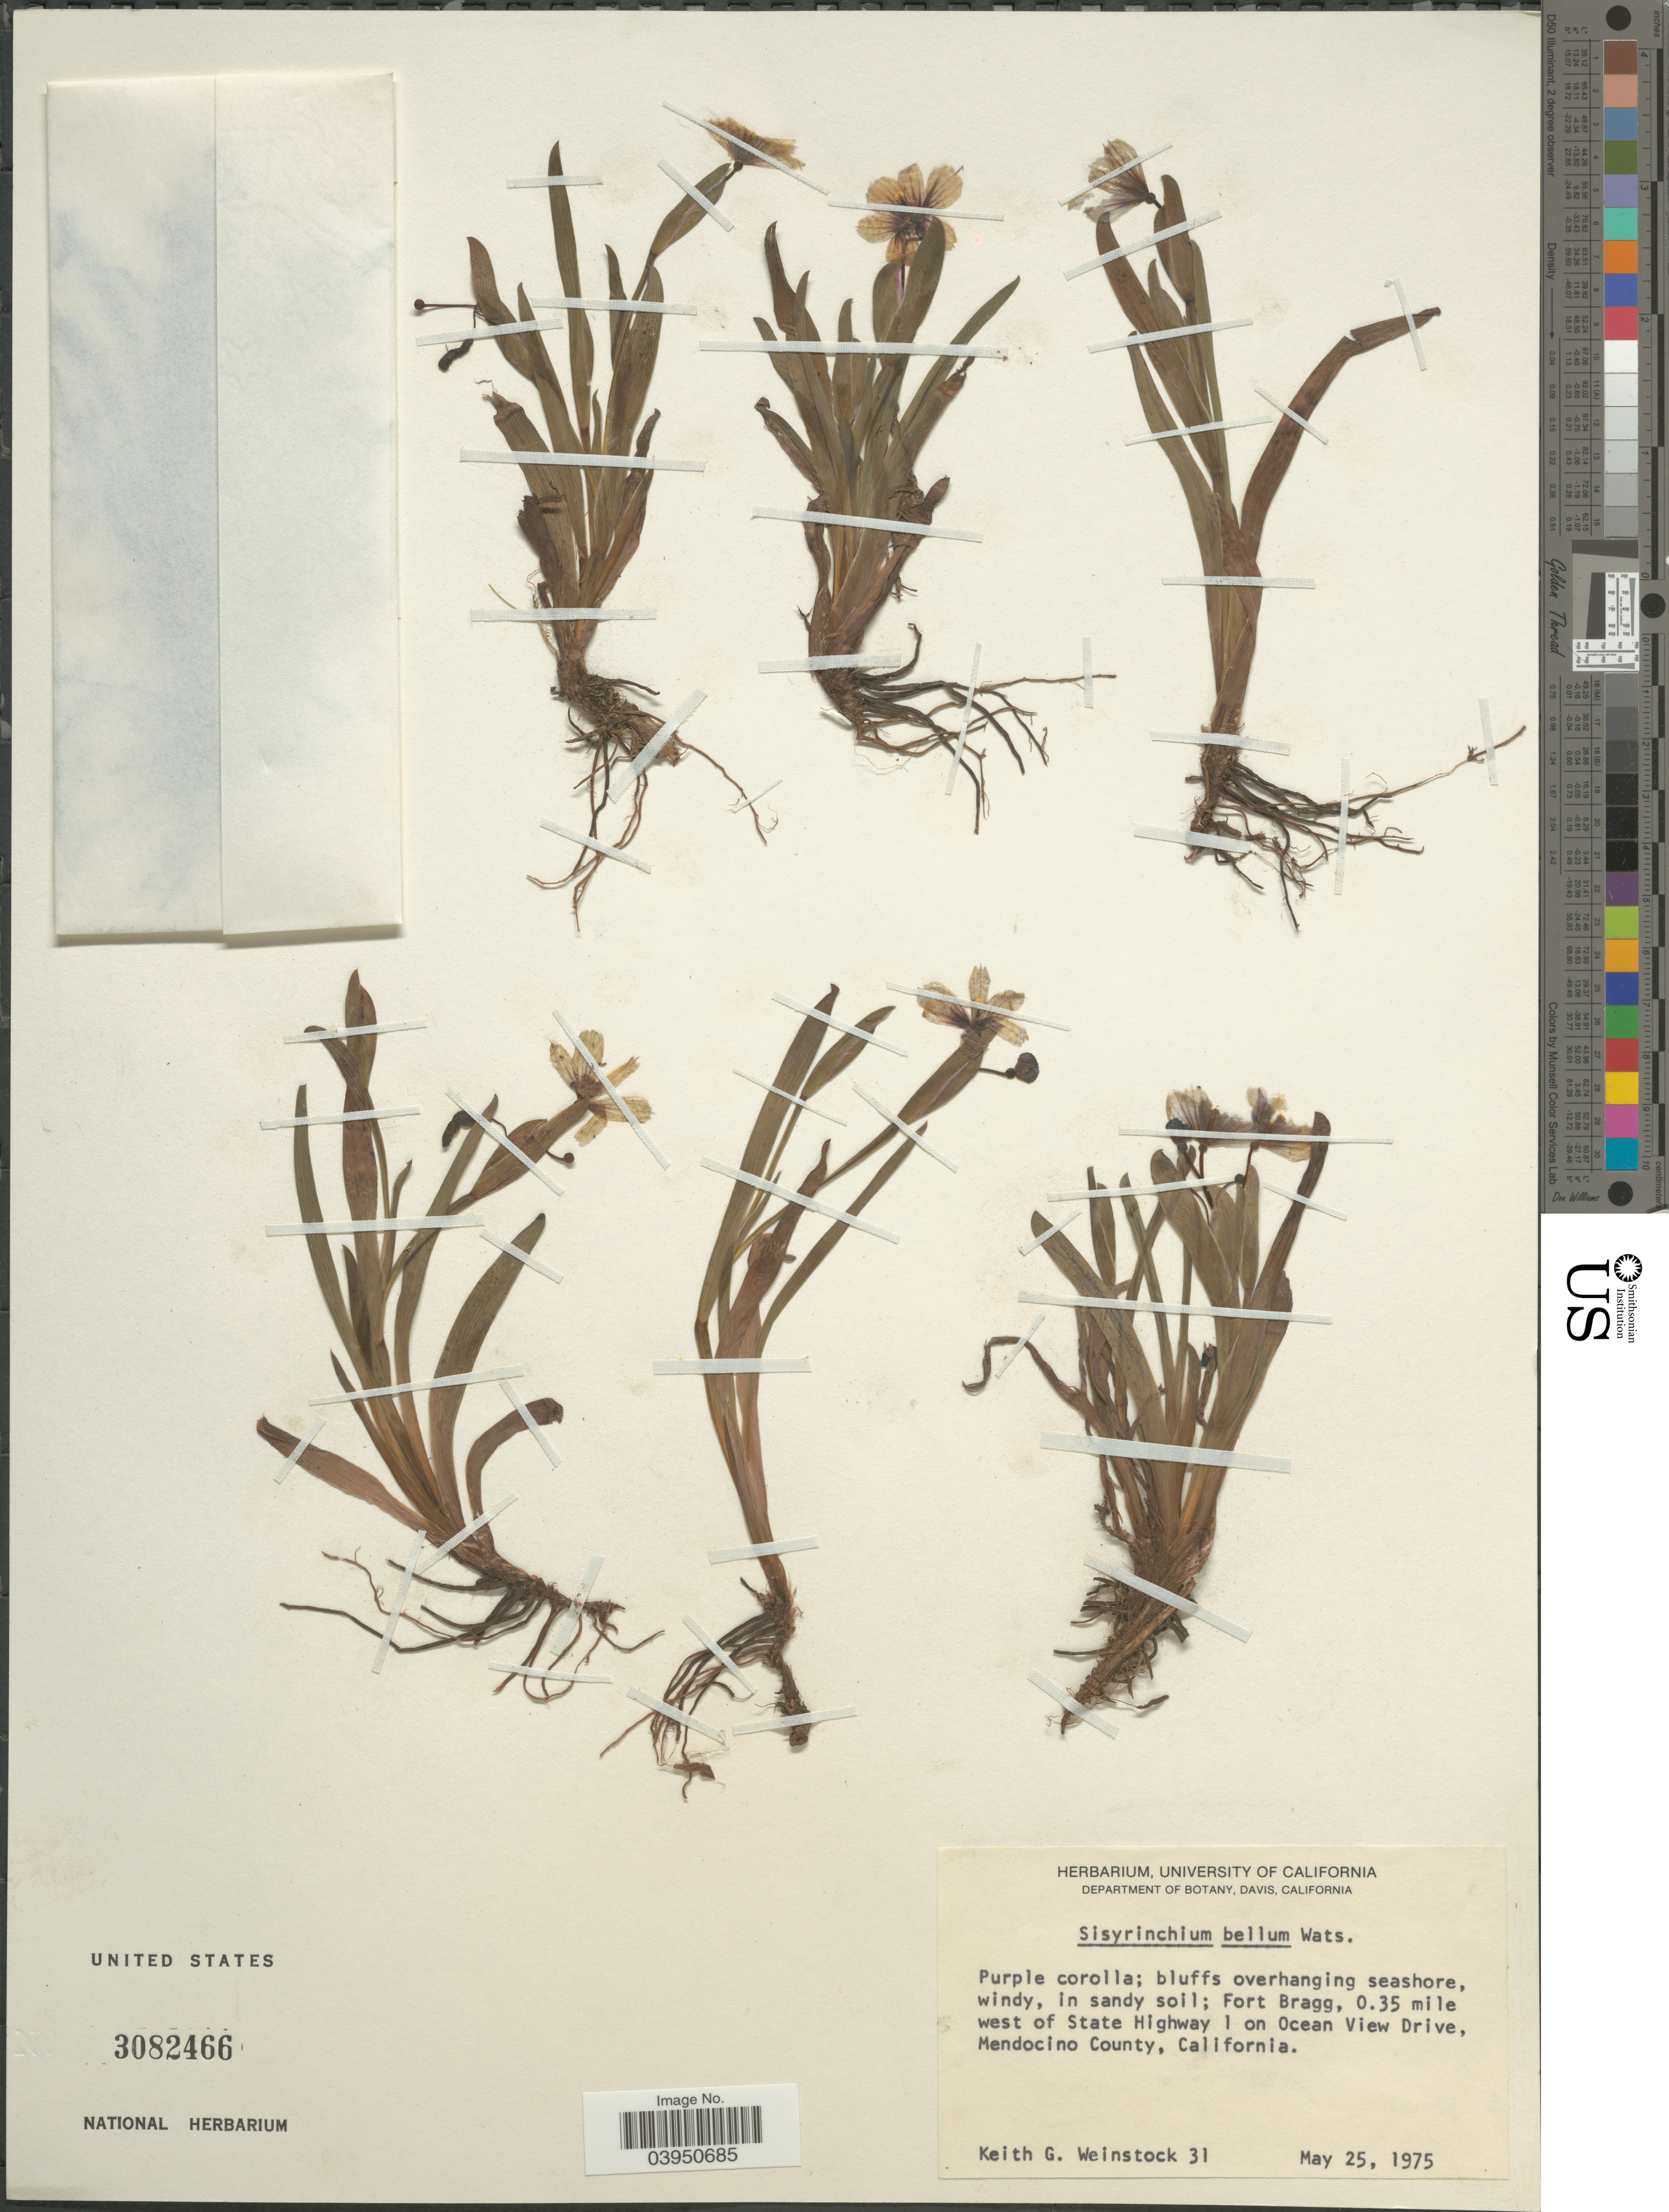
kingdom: Plantae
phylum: Tracheophyta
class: Liliopsida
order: Asparagales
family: Iridaceae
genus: Sisyrinchium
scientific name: Sisyrinchium bellum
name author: S. Watson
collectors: K. Weinstock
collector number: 31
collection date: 1975-05-25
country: United States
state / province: California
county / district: Mendocino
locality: Fort Bragg, 0.35 mile west of State Highway 1 on Ocean View Drive, Mendocino County.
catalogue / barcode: US 3082466